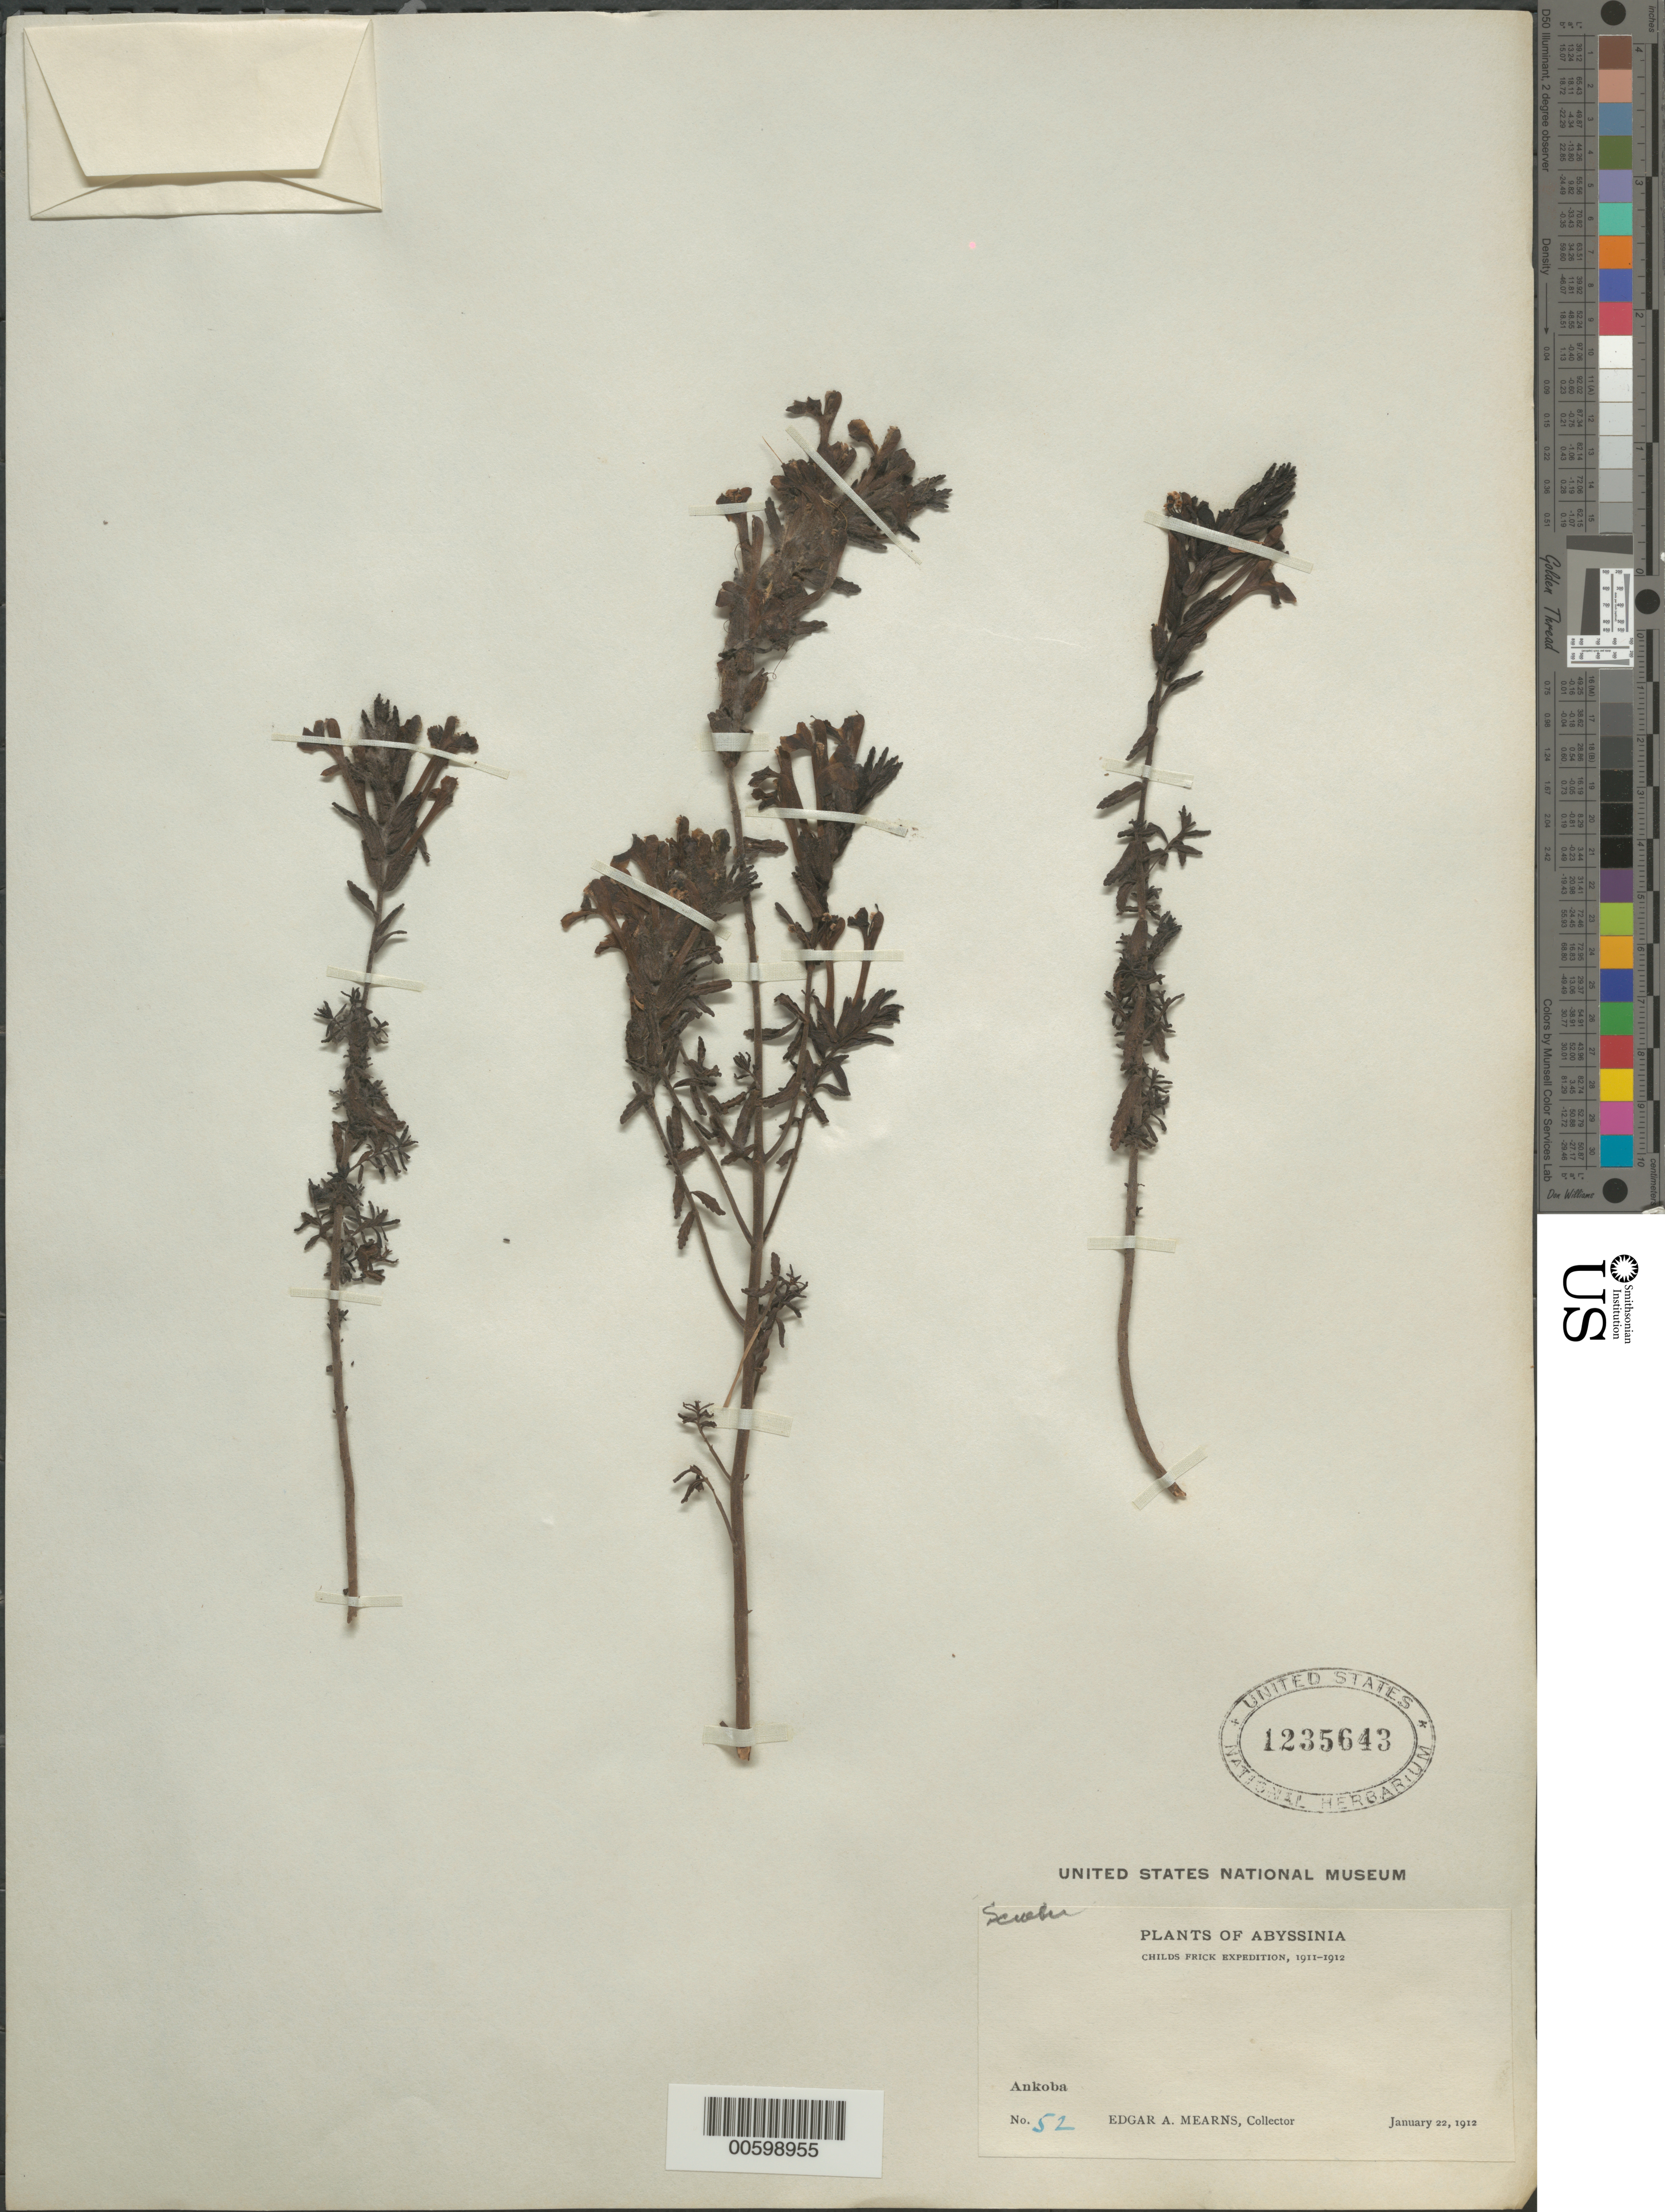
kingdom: Plantae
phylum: Tracheophyta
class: Magnoliopsida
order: Lamiales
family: Scrophulariaceae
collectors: E. A. Mearns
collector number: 52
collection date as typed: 22 Jan 1912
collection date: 1912-01-22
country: Ethiopia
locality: Ankoba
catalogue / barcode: US 1235643